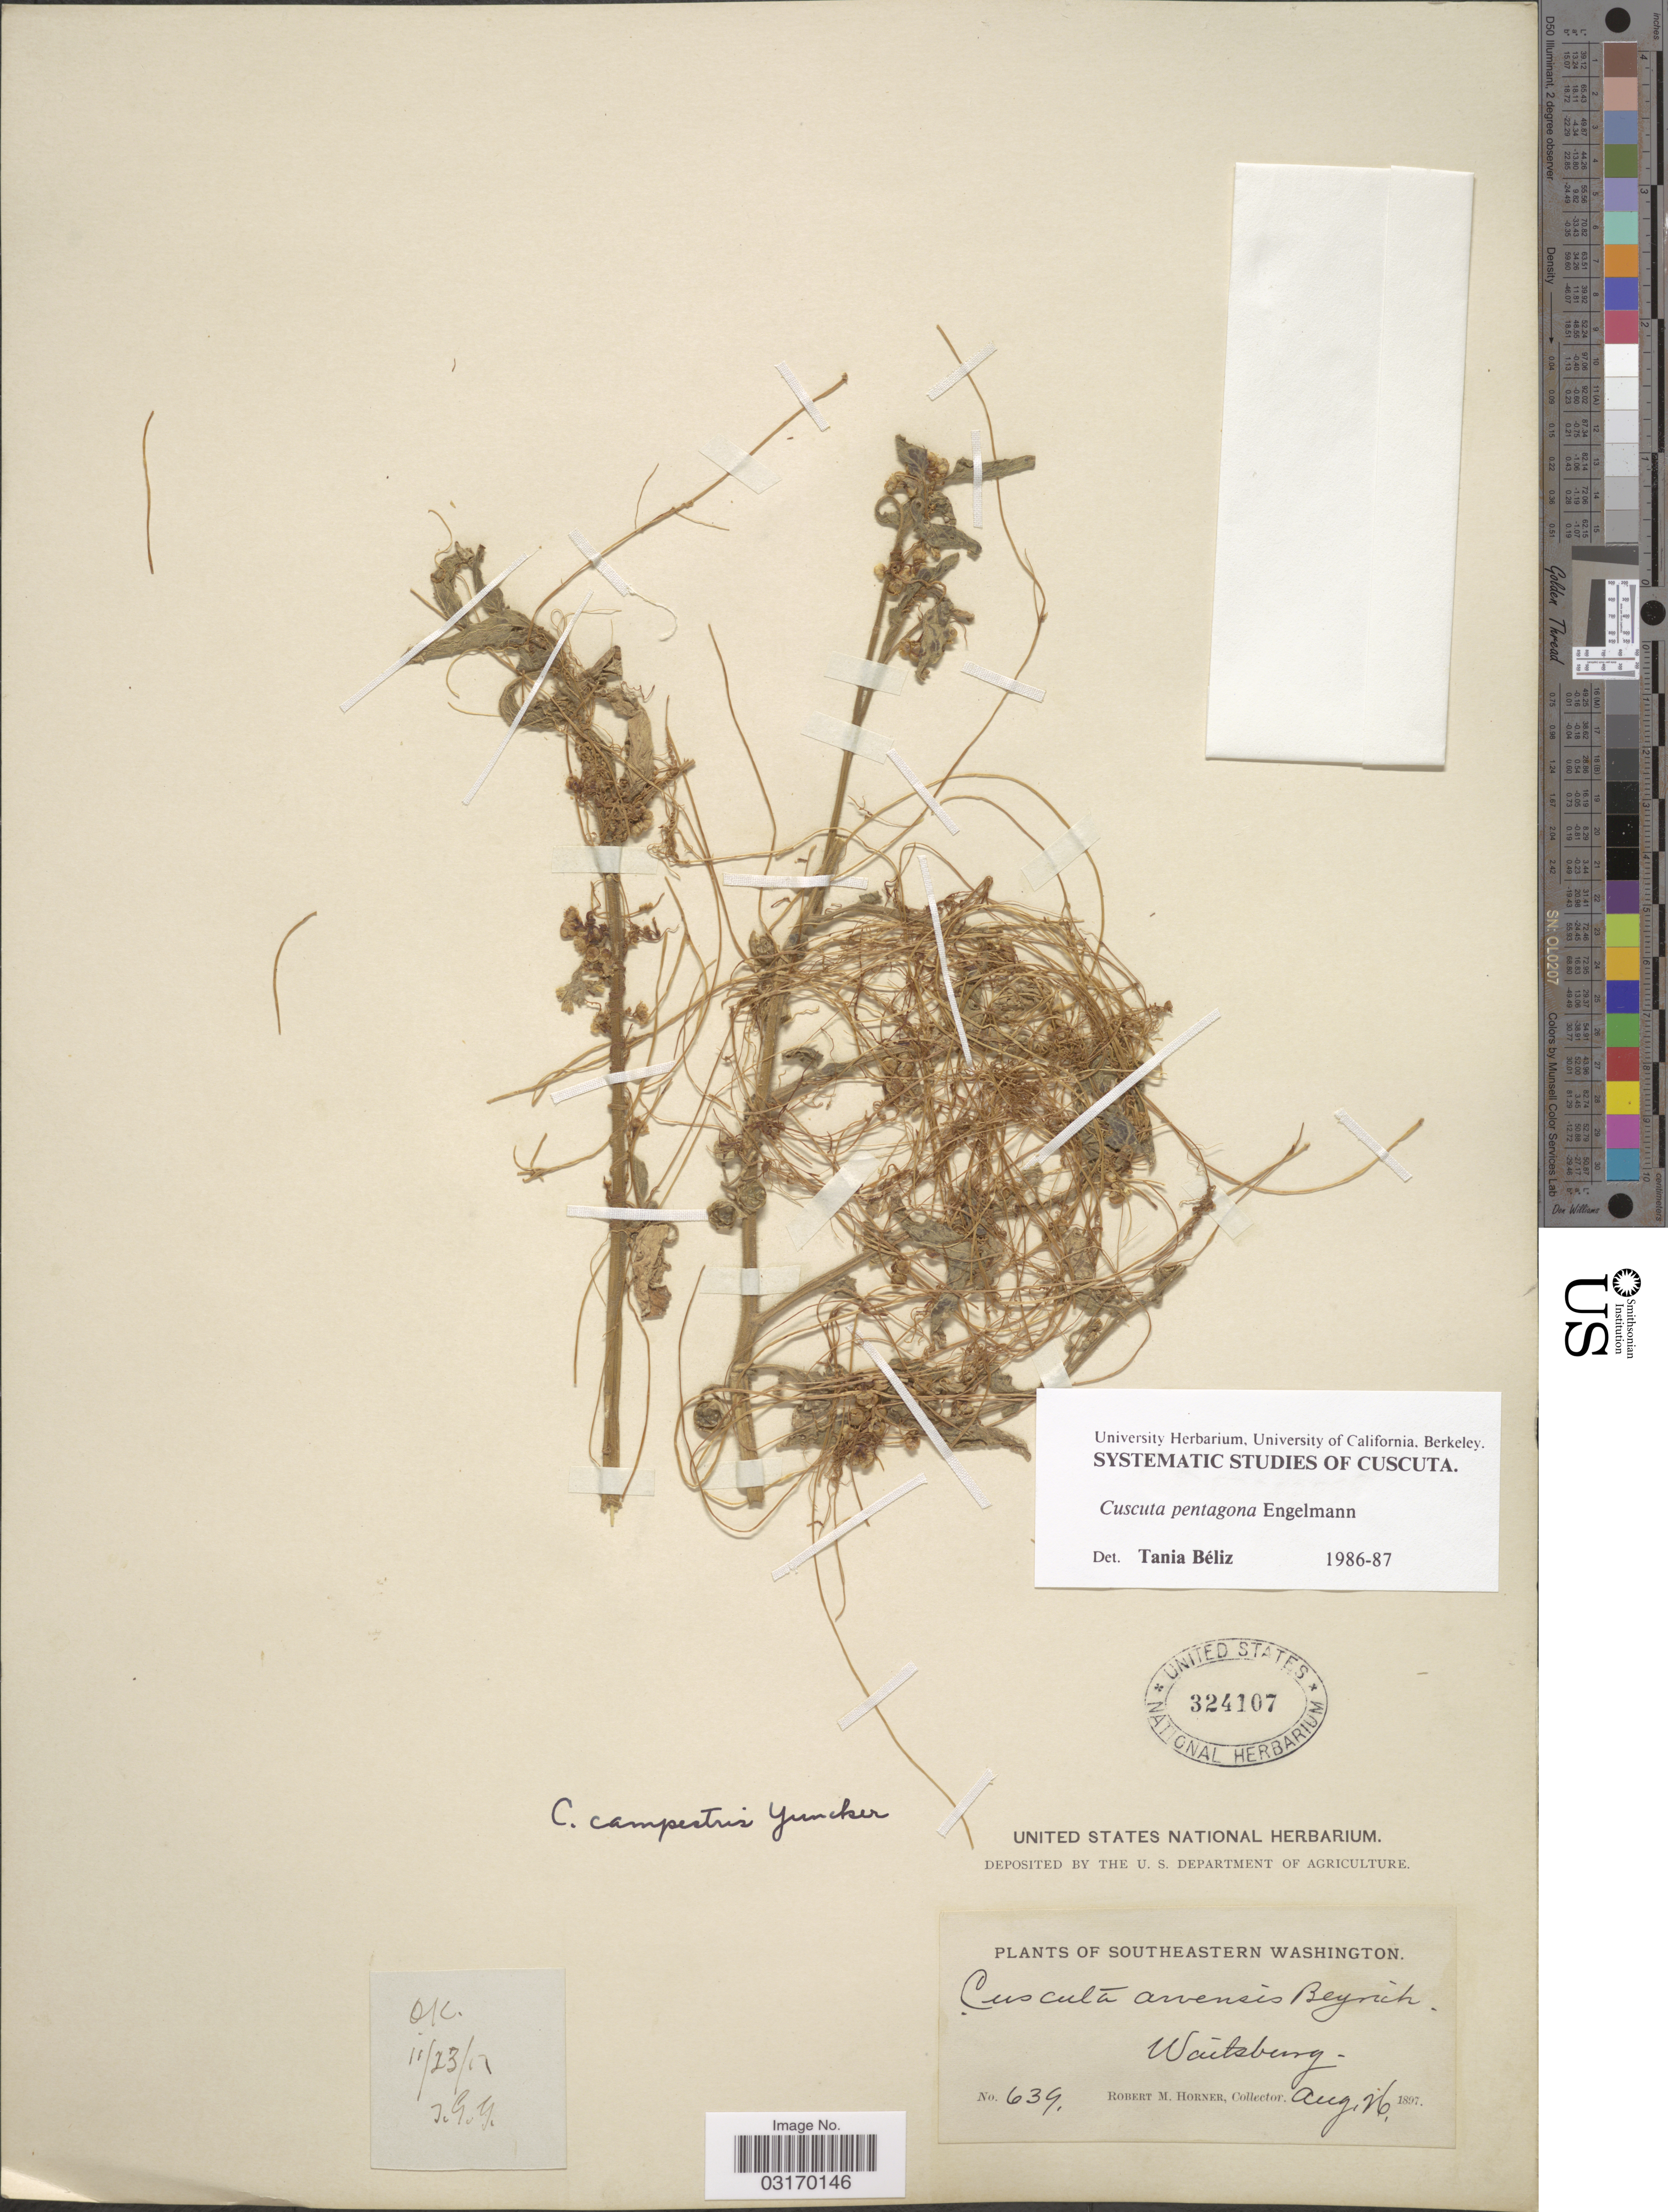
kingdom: Plantae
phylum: Tracheophyta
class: Magnoliopsida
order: Solanales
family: Convolvulaceae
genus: Cuscuta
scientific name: Cuscuta pentagona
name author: Engelm.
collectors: R. Horner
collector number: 639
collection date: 1897-08-26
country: United States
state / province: Washington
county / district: Walla Walla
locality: Southeastern Washington. Waitsburg.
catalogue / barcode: US 324107